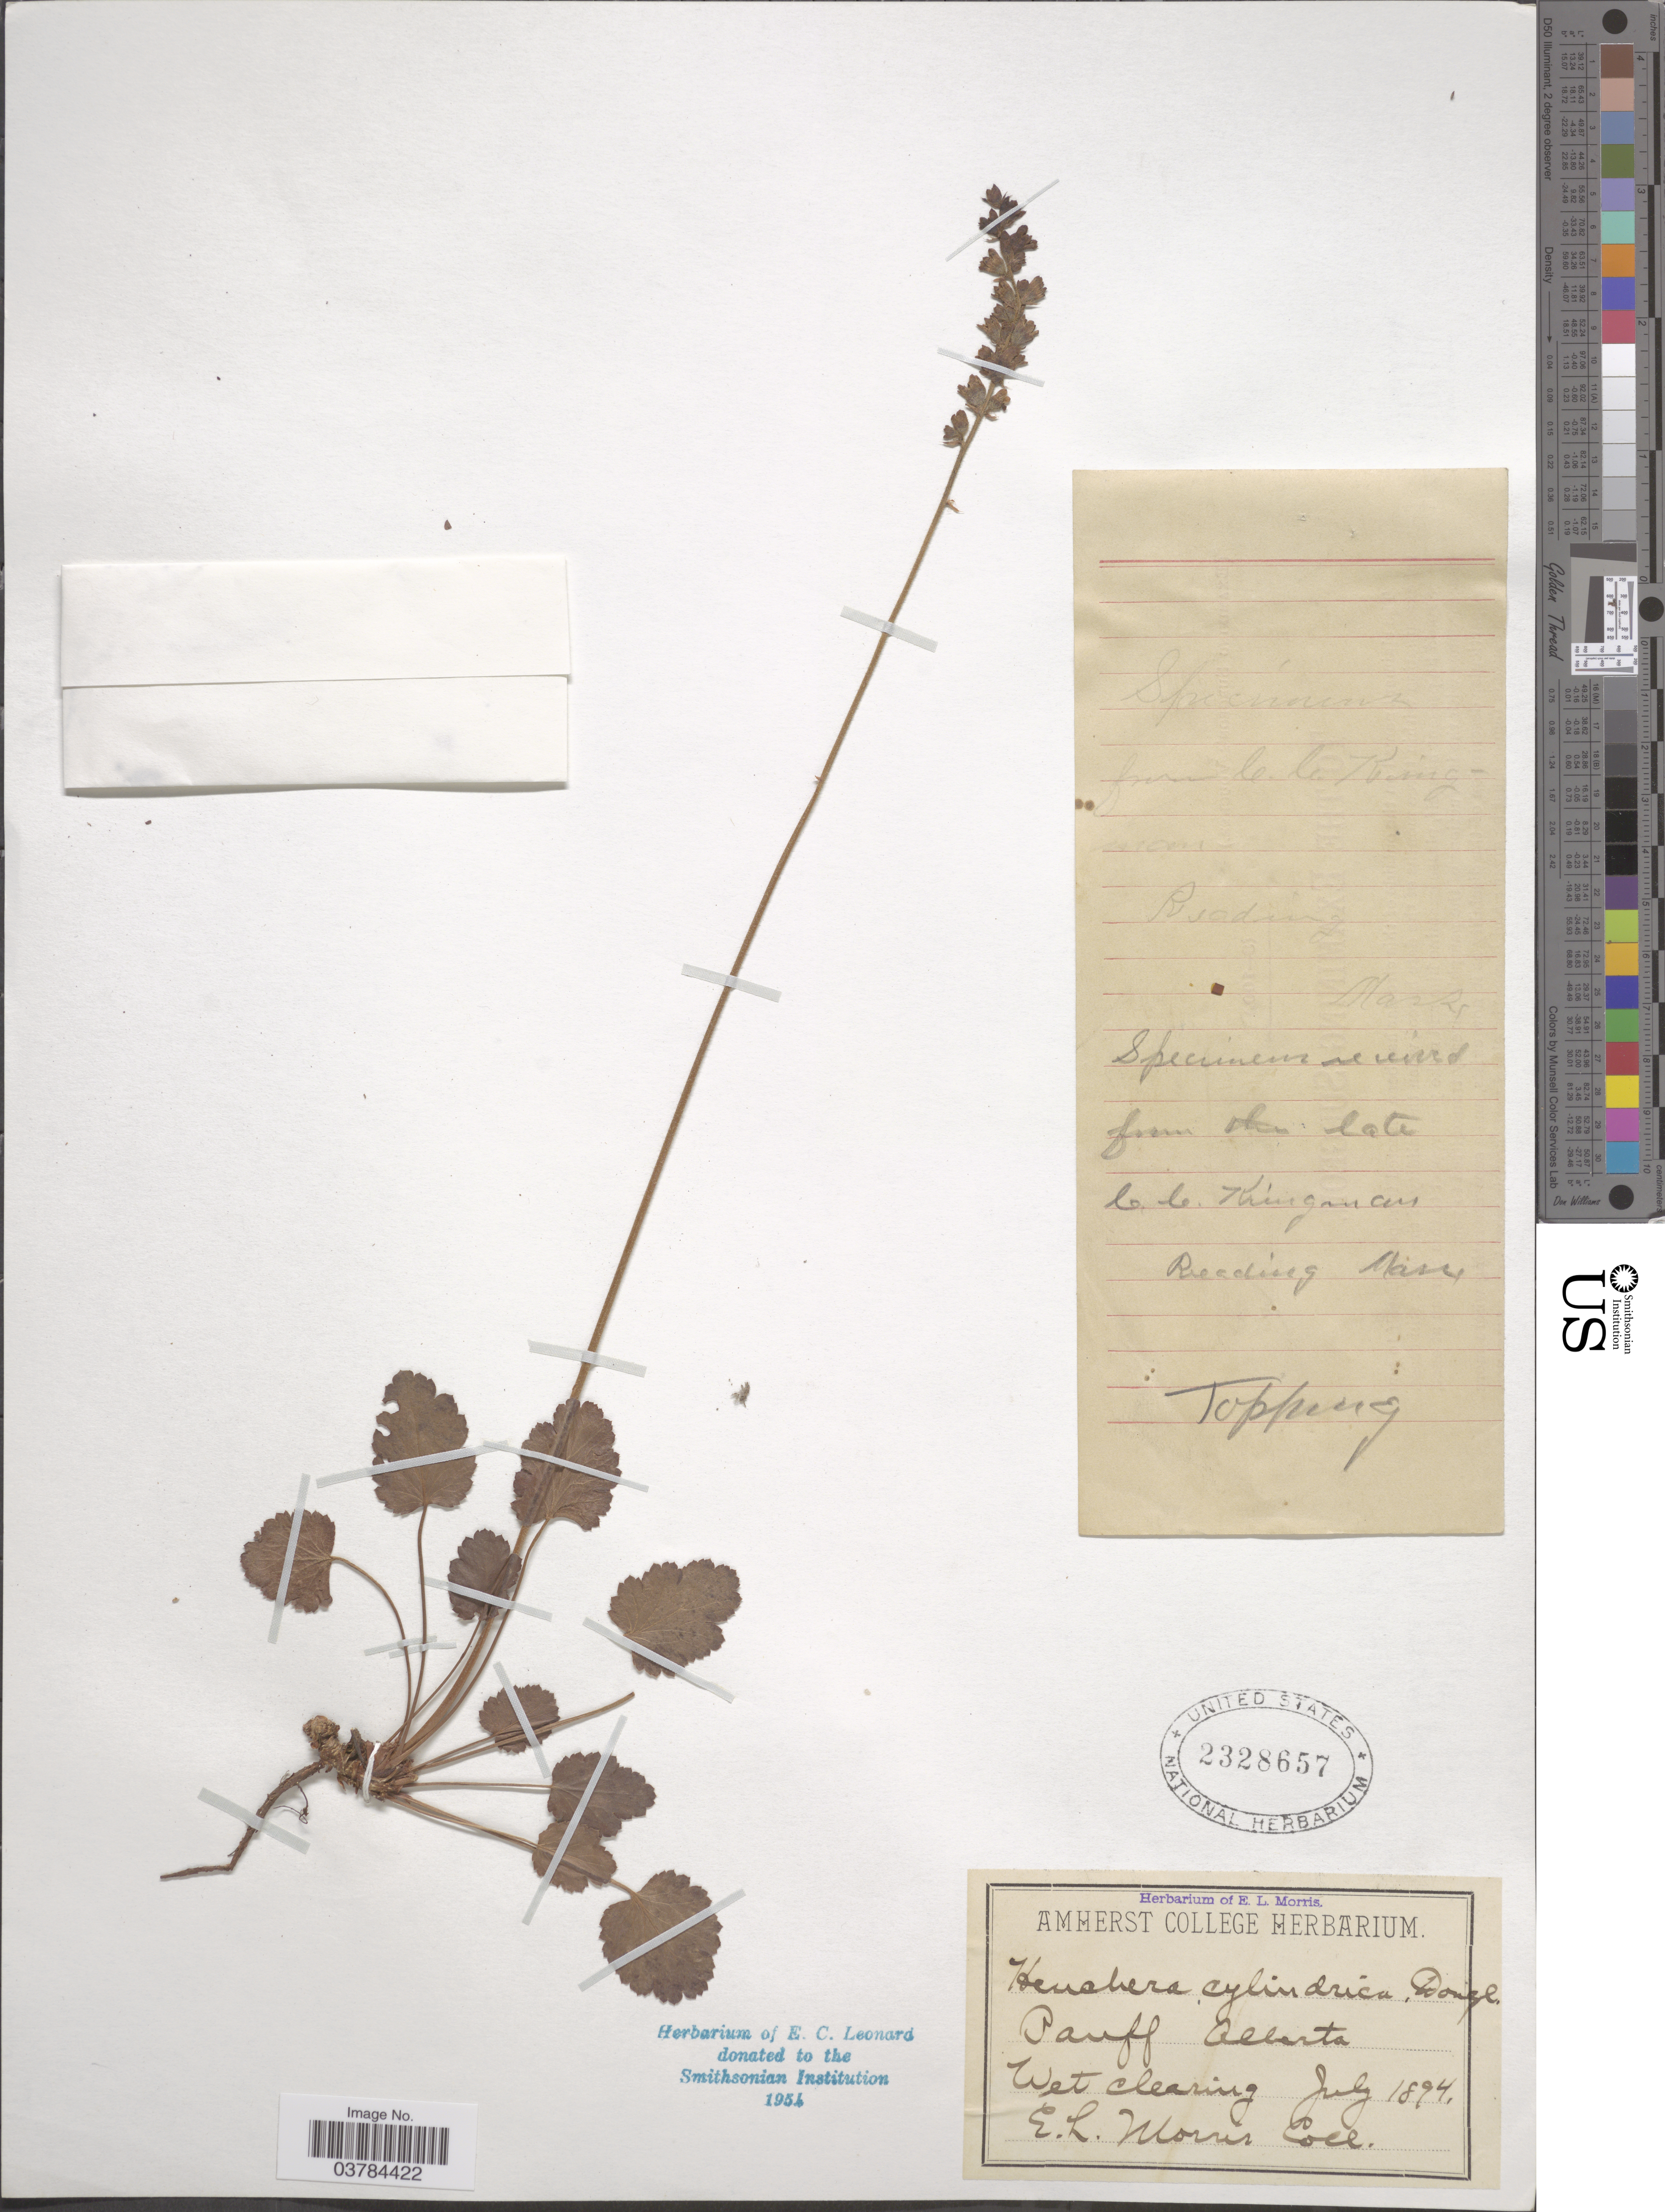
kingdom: Plantae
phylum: Tracheophyta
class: Magnoliopsida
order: Saxifragales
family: Saxifragaceae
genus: Heuchera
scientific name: Heuchera cylindrica var. cylindrica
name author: Douglas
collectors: E. Morris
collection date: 1894-07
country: Canada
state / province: Alberta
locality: Banff.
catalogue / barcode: US 2328657